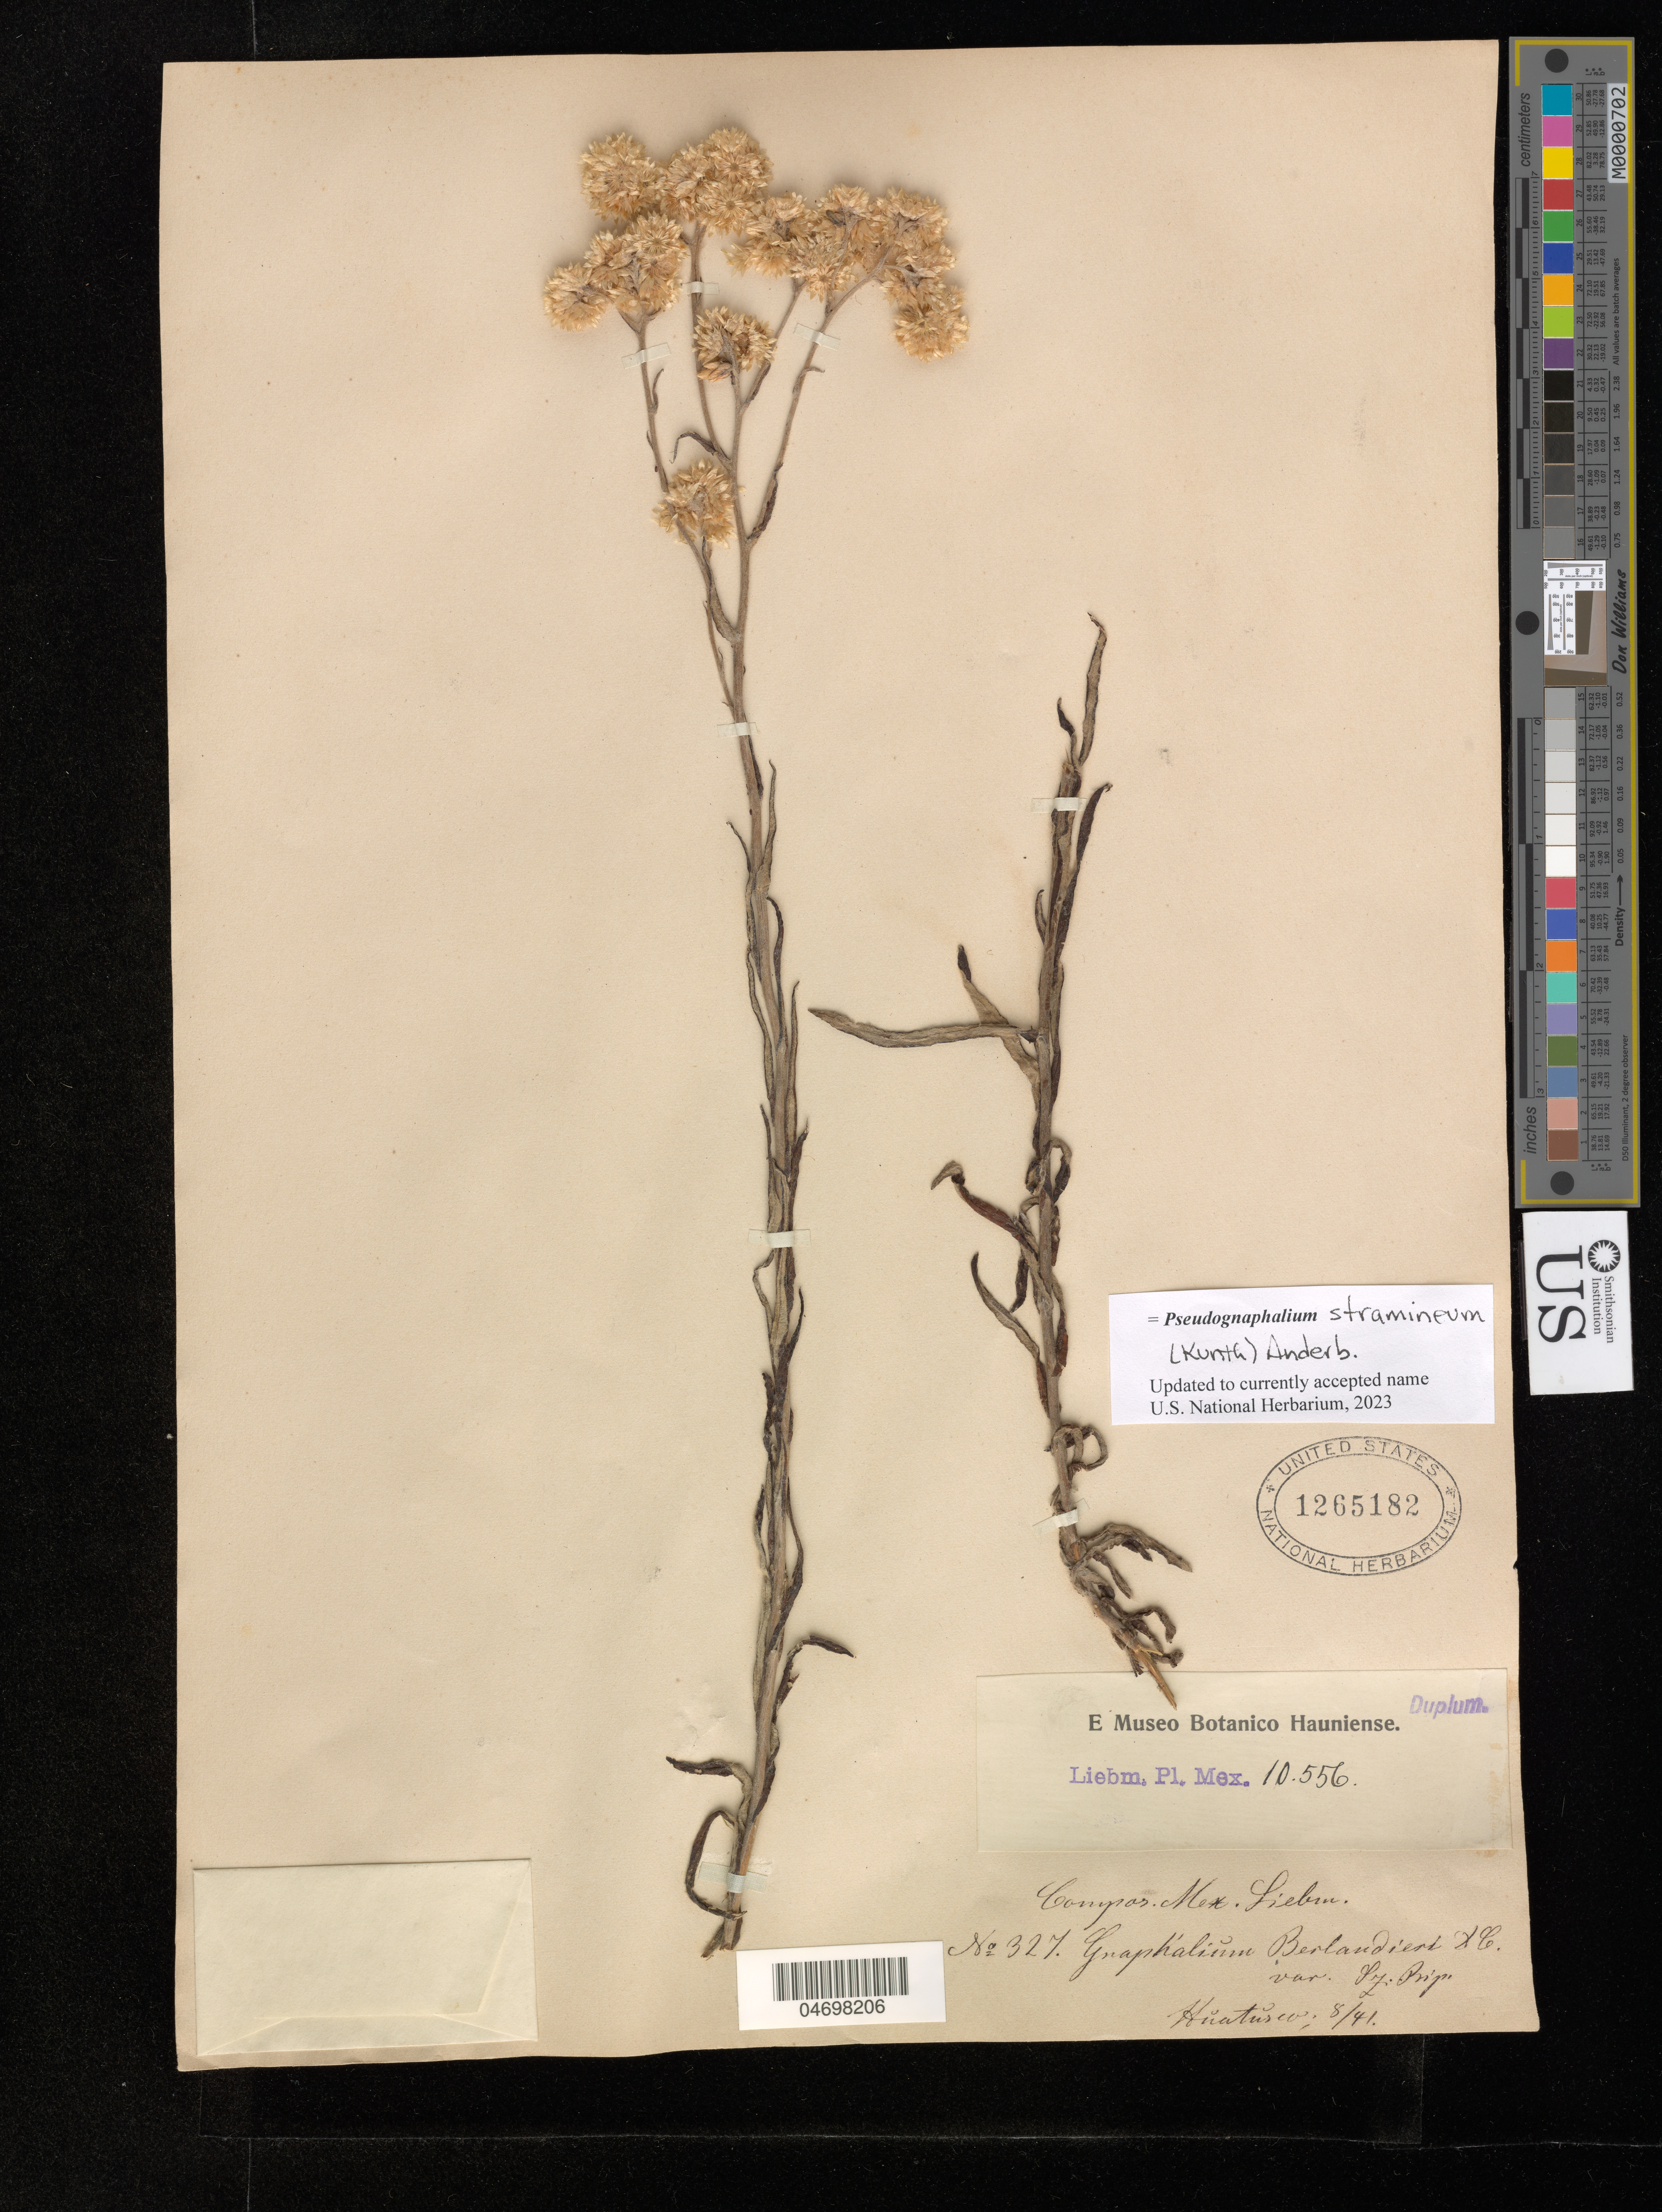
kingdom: Plantae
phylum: Tracheophyta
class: Magnoliopsida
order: Asterales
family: Asteraceae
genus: Pseudognaphalium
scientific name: Pseudognaphalium stramineum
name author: (Kunth) Anderb.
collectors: Liebmann, --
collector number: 10556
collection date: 1841-08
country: Mexico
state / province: Veracruz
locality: Huatusco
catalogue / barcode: US 1265182